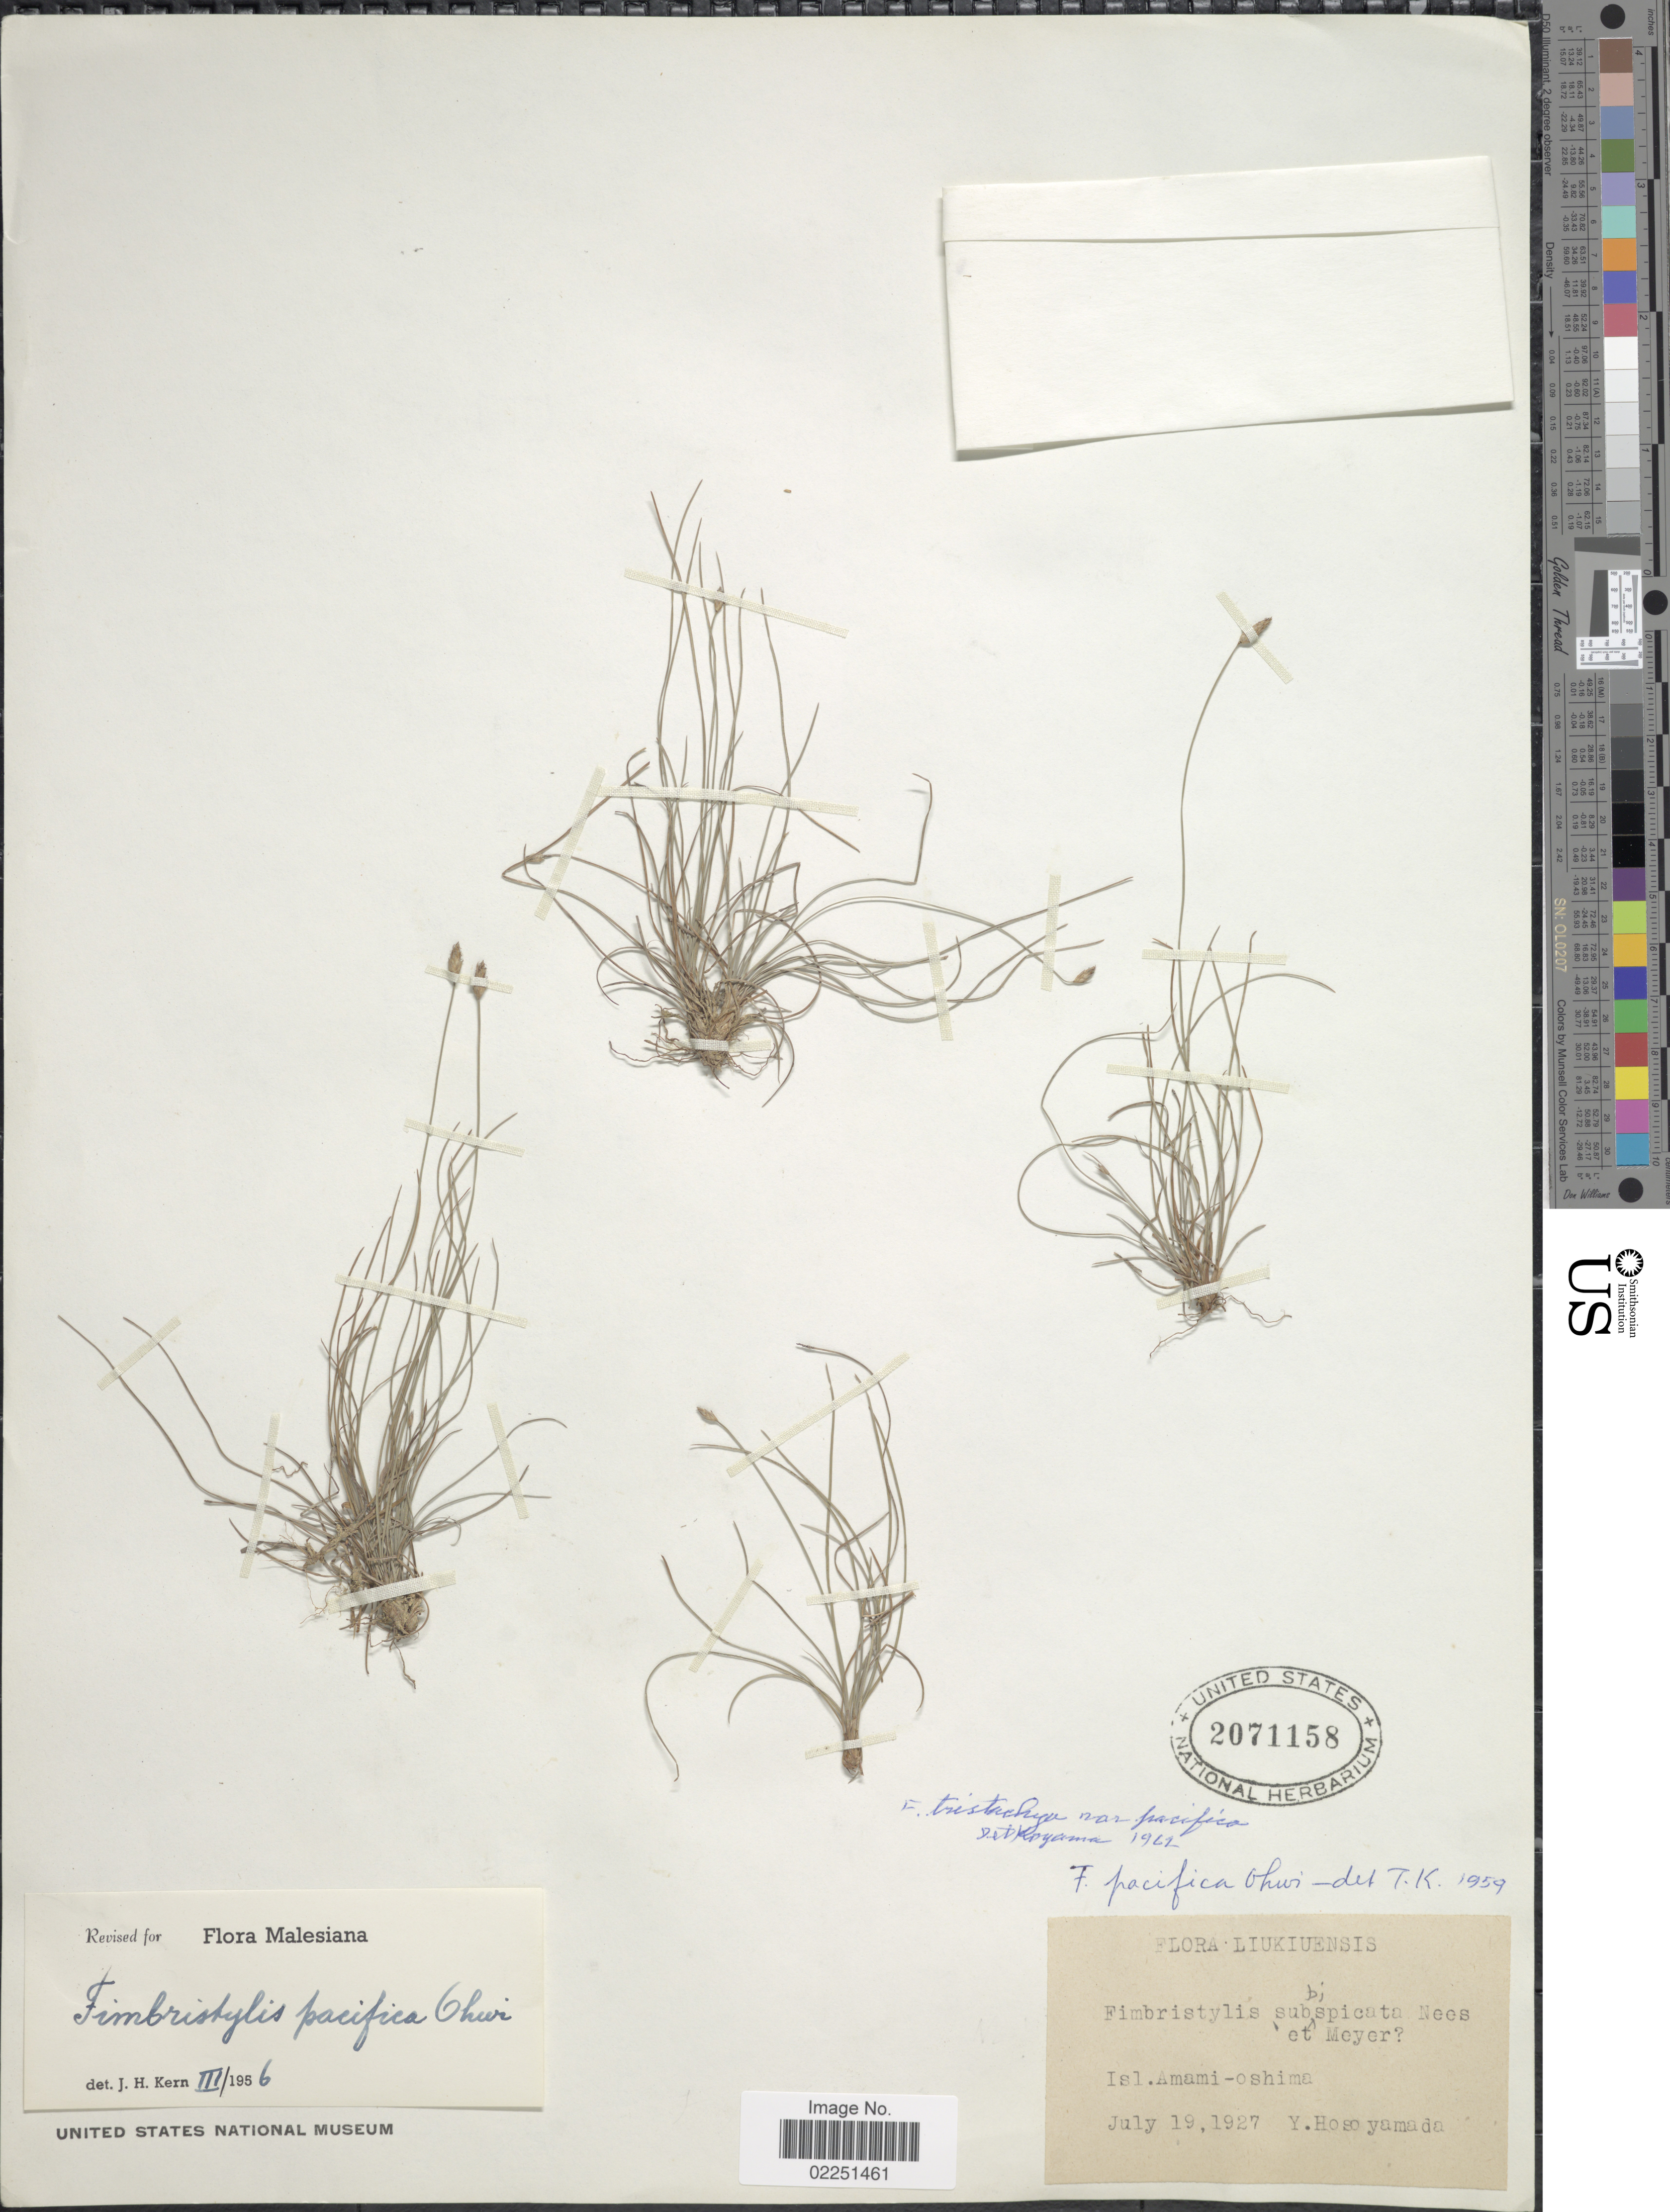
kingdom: Plantae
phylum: Tracheophyta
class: Liliopsida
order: Poales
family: Cyperaceae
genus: Fimbristylis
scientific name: Fimbristylis tristachya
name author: R. Br.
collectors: Y. Hosoyamada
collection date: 1927-07-19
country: Japan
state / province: Okinawa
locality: Liukiuensis. Isl. Amami-oshima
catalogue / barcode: US 2071158